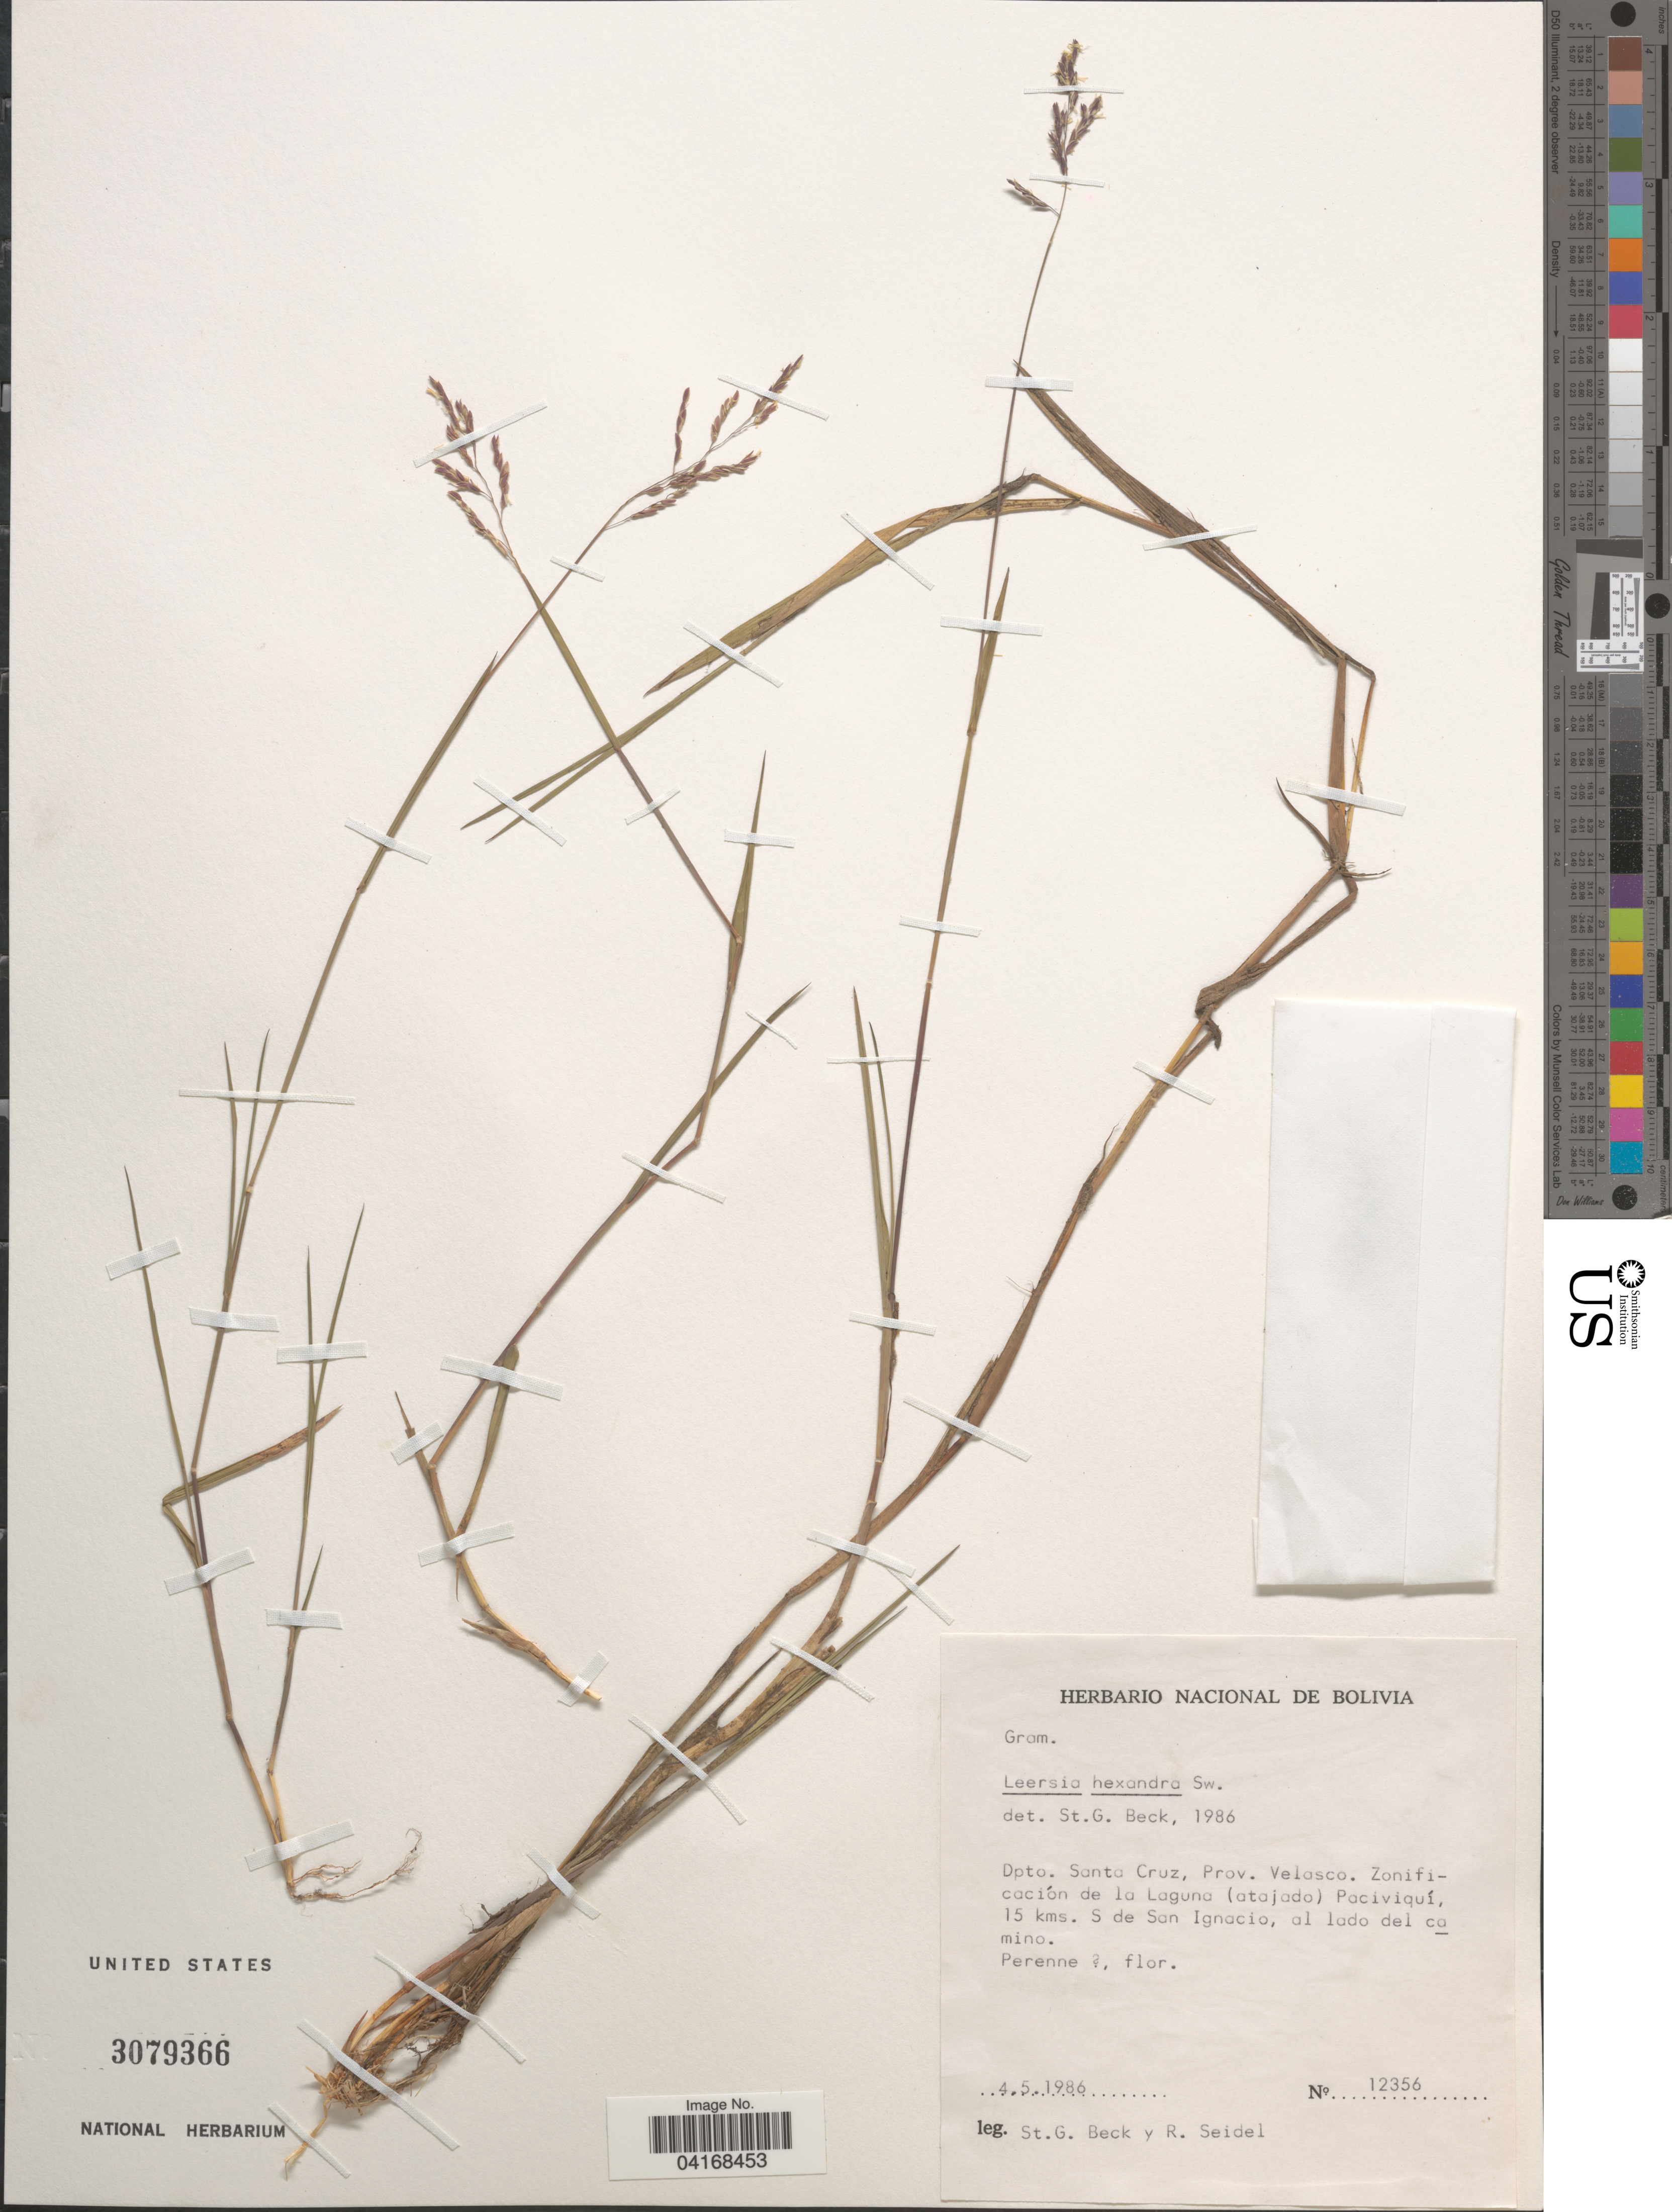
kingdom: Plantae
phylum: Tracheophyta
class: Liliopsida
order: Poales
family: Poaceae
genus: Leersia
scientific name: Leersia hexandra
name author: Sw.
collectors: S. G. Beck & R. Siedel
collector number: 12356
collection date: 1986-05-04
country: Bolivia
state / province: Santa Cruz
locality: Dpto. Santa Cruz, Prov. Velasco. Zonificación de la Laguna (atajado) Paciviquí, 15 kms. S de San Ignacio, al lado del camino.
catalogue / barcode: US 3079366